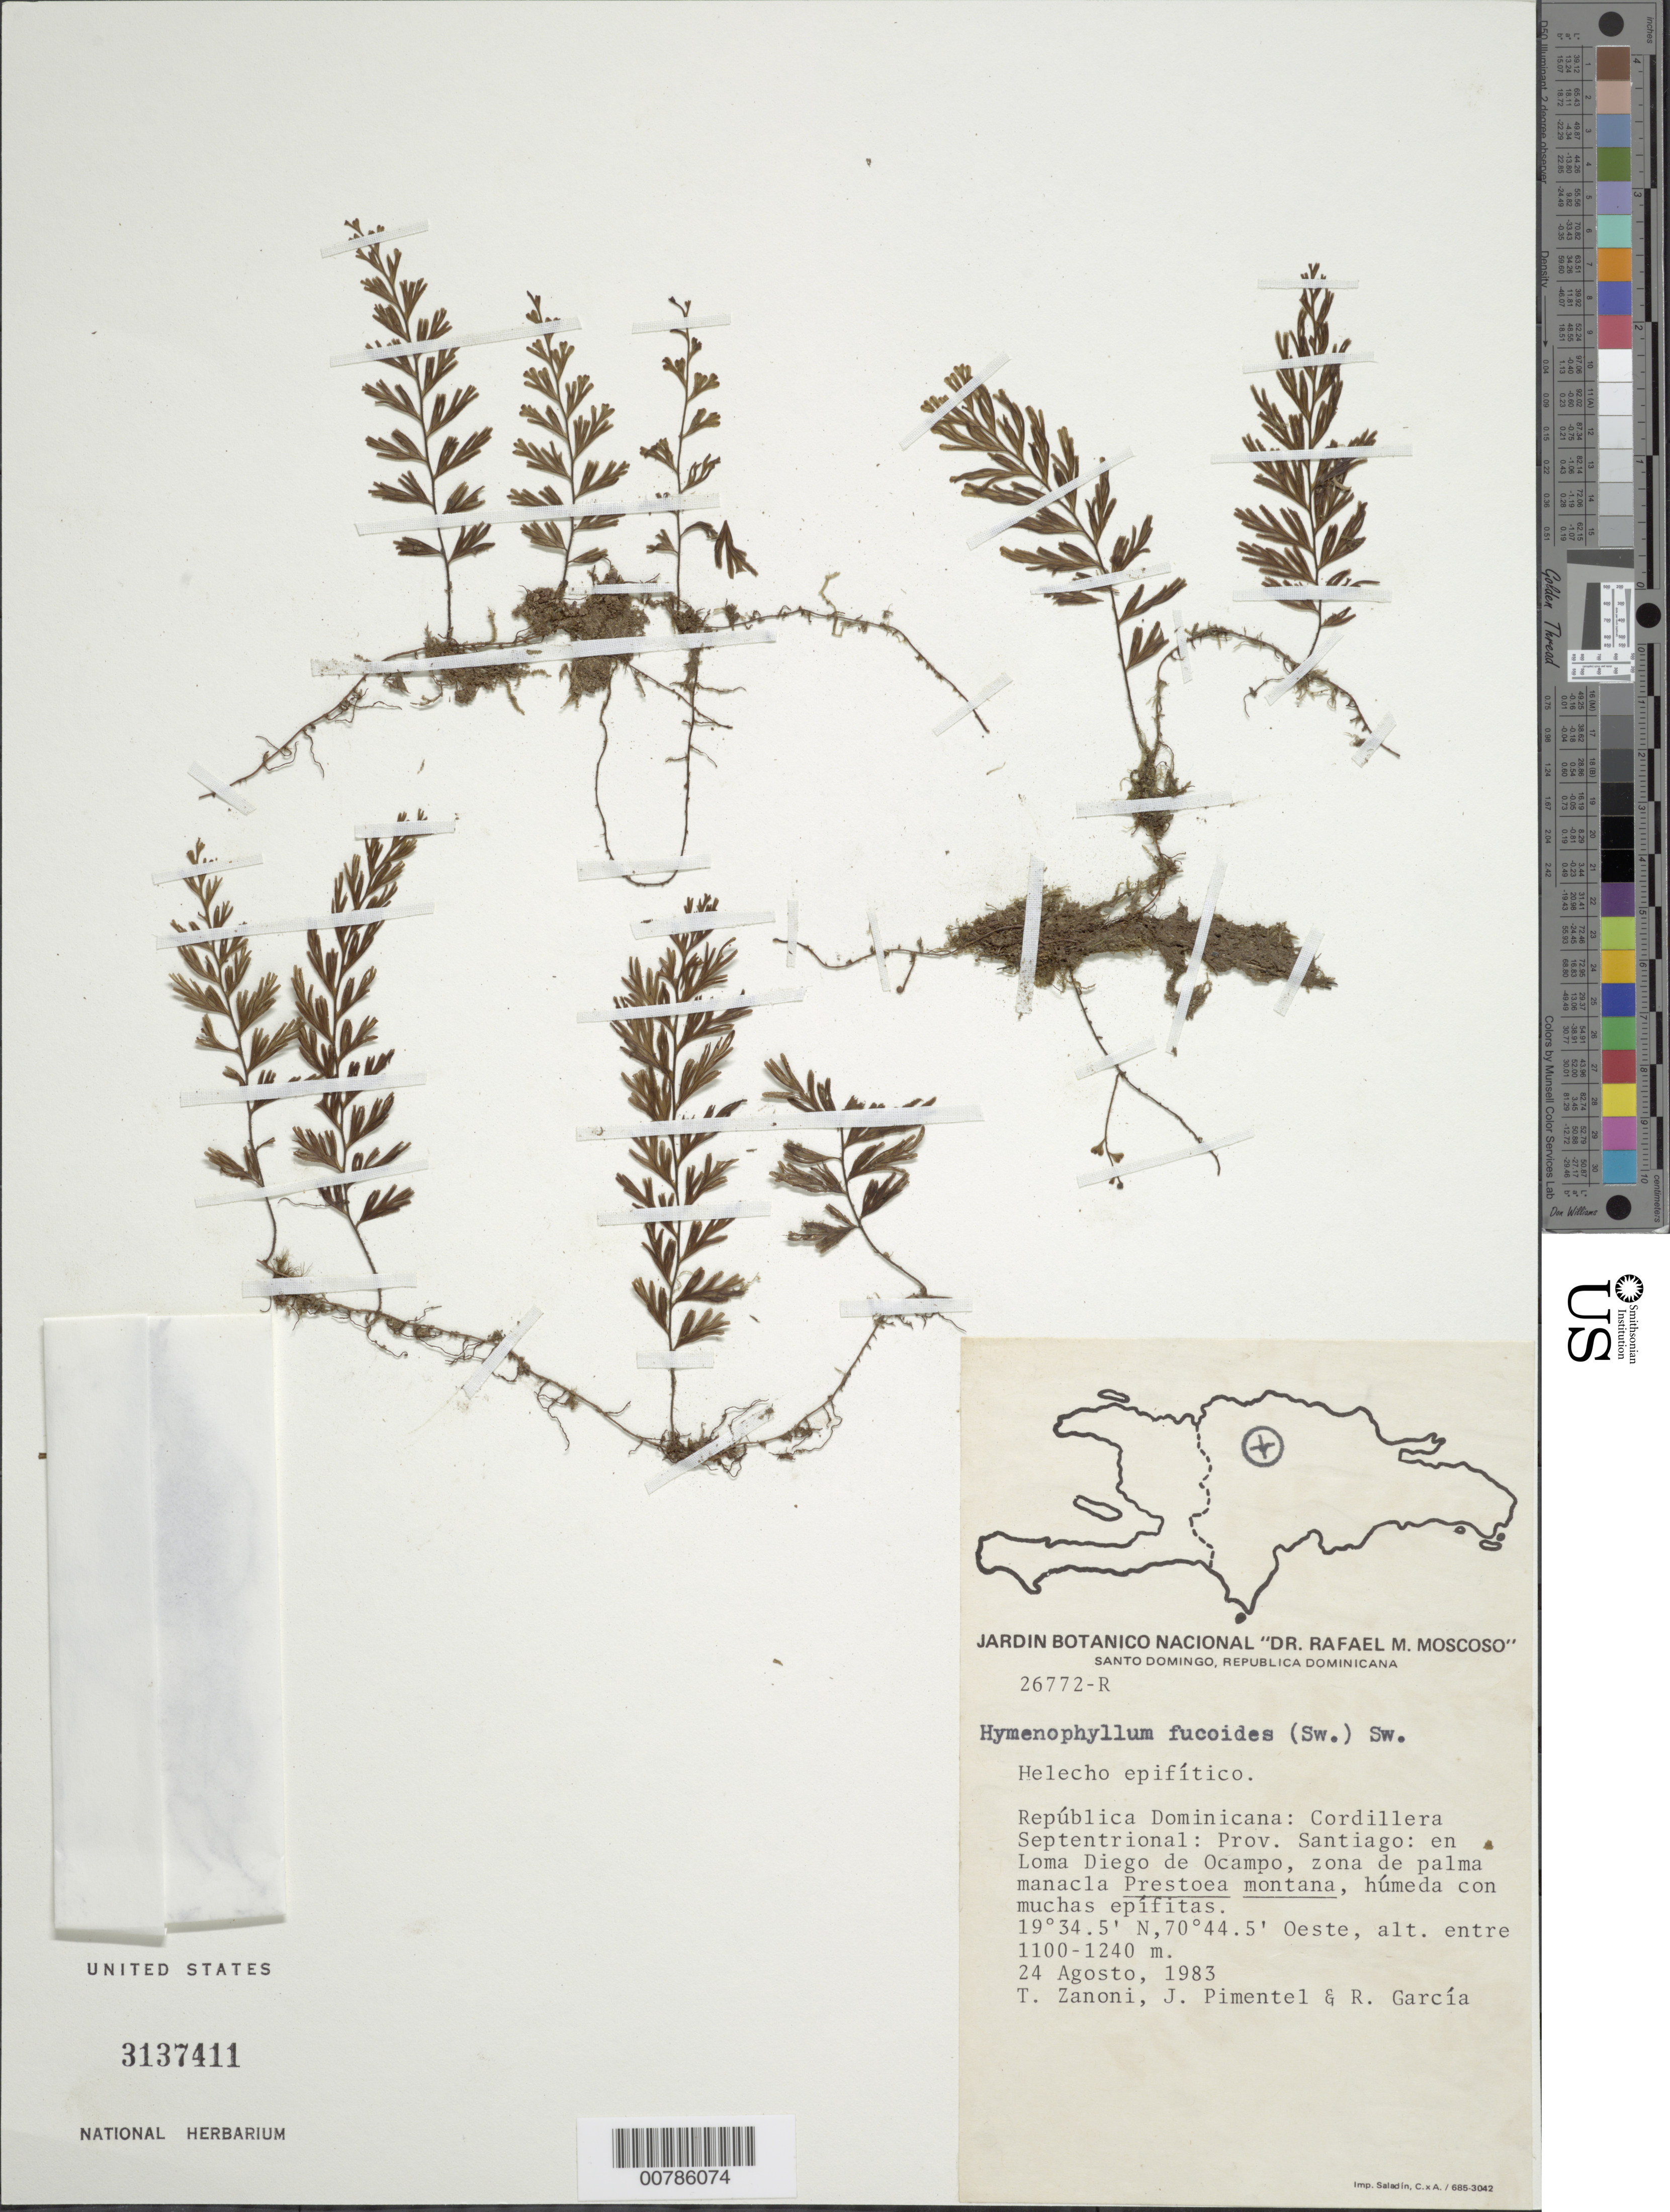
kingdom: Plantae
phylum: Tracheophyta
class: Polypodiopsida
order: Hymenophyllales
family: Hymenophyllaceae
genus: Hymenophyllum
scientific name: Hymenophyllum fucoides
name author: (Sw.) Sw.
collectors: T. A. Zanoni, J. Pimentel & R. G. García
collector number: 26772r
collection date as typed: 24 Aug 1983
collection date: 1983-08-24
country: Dominican Republic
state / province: Santiago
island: Hispaniola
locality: Cordillera Septentrional, Loma Diego de Ocampo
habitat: Zona de palma manacla Prestoea montana, húmeda con muchas epífitas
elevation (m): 1100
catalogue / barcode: US 3137411